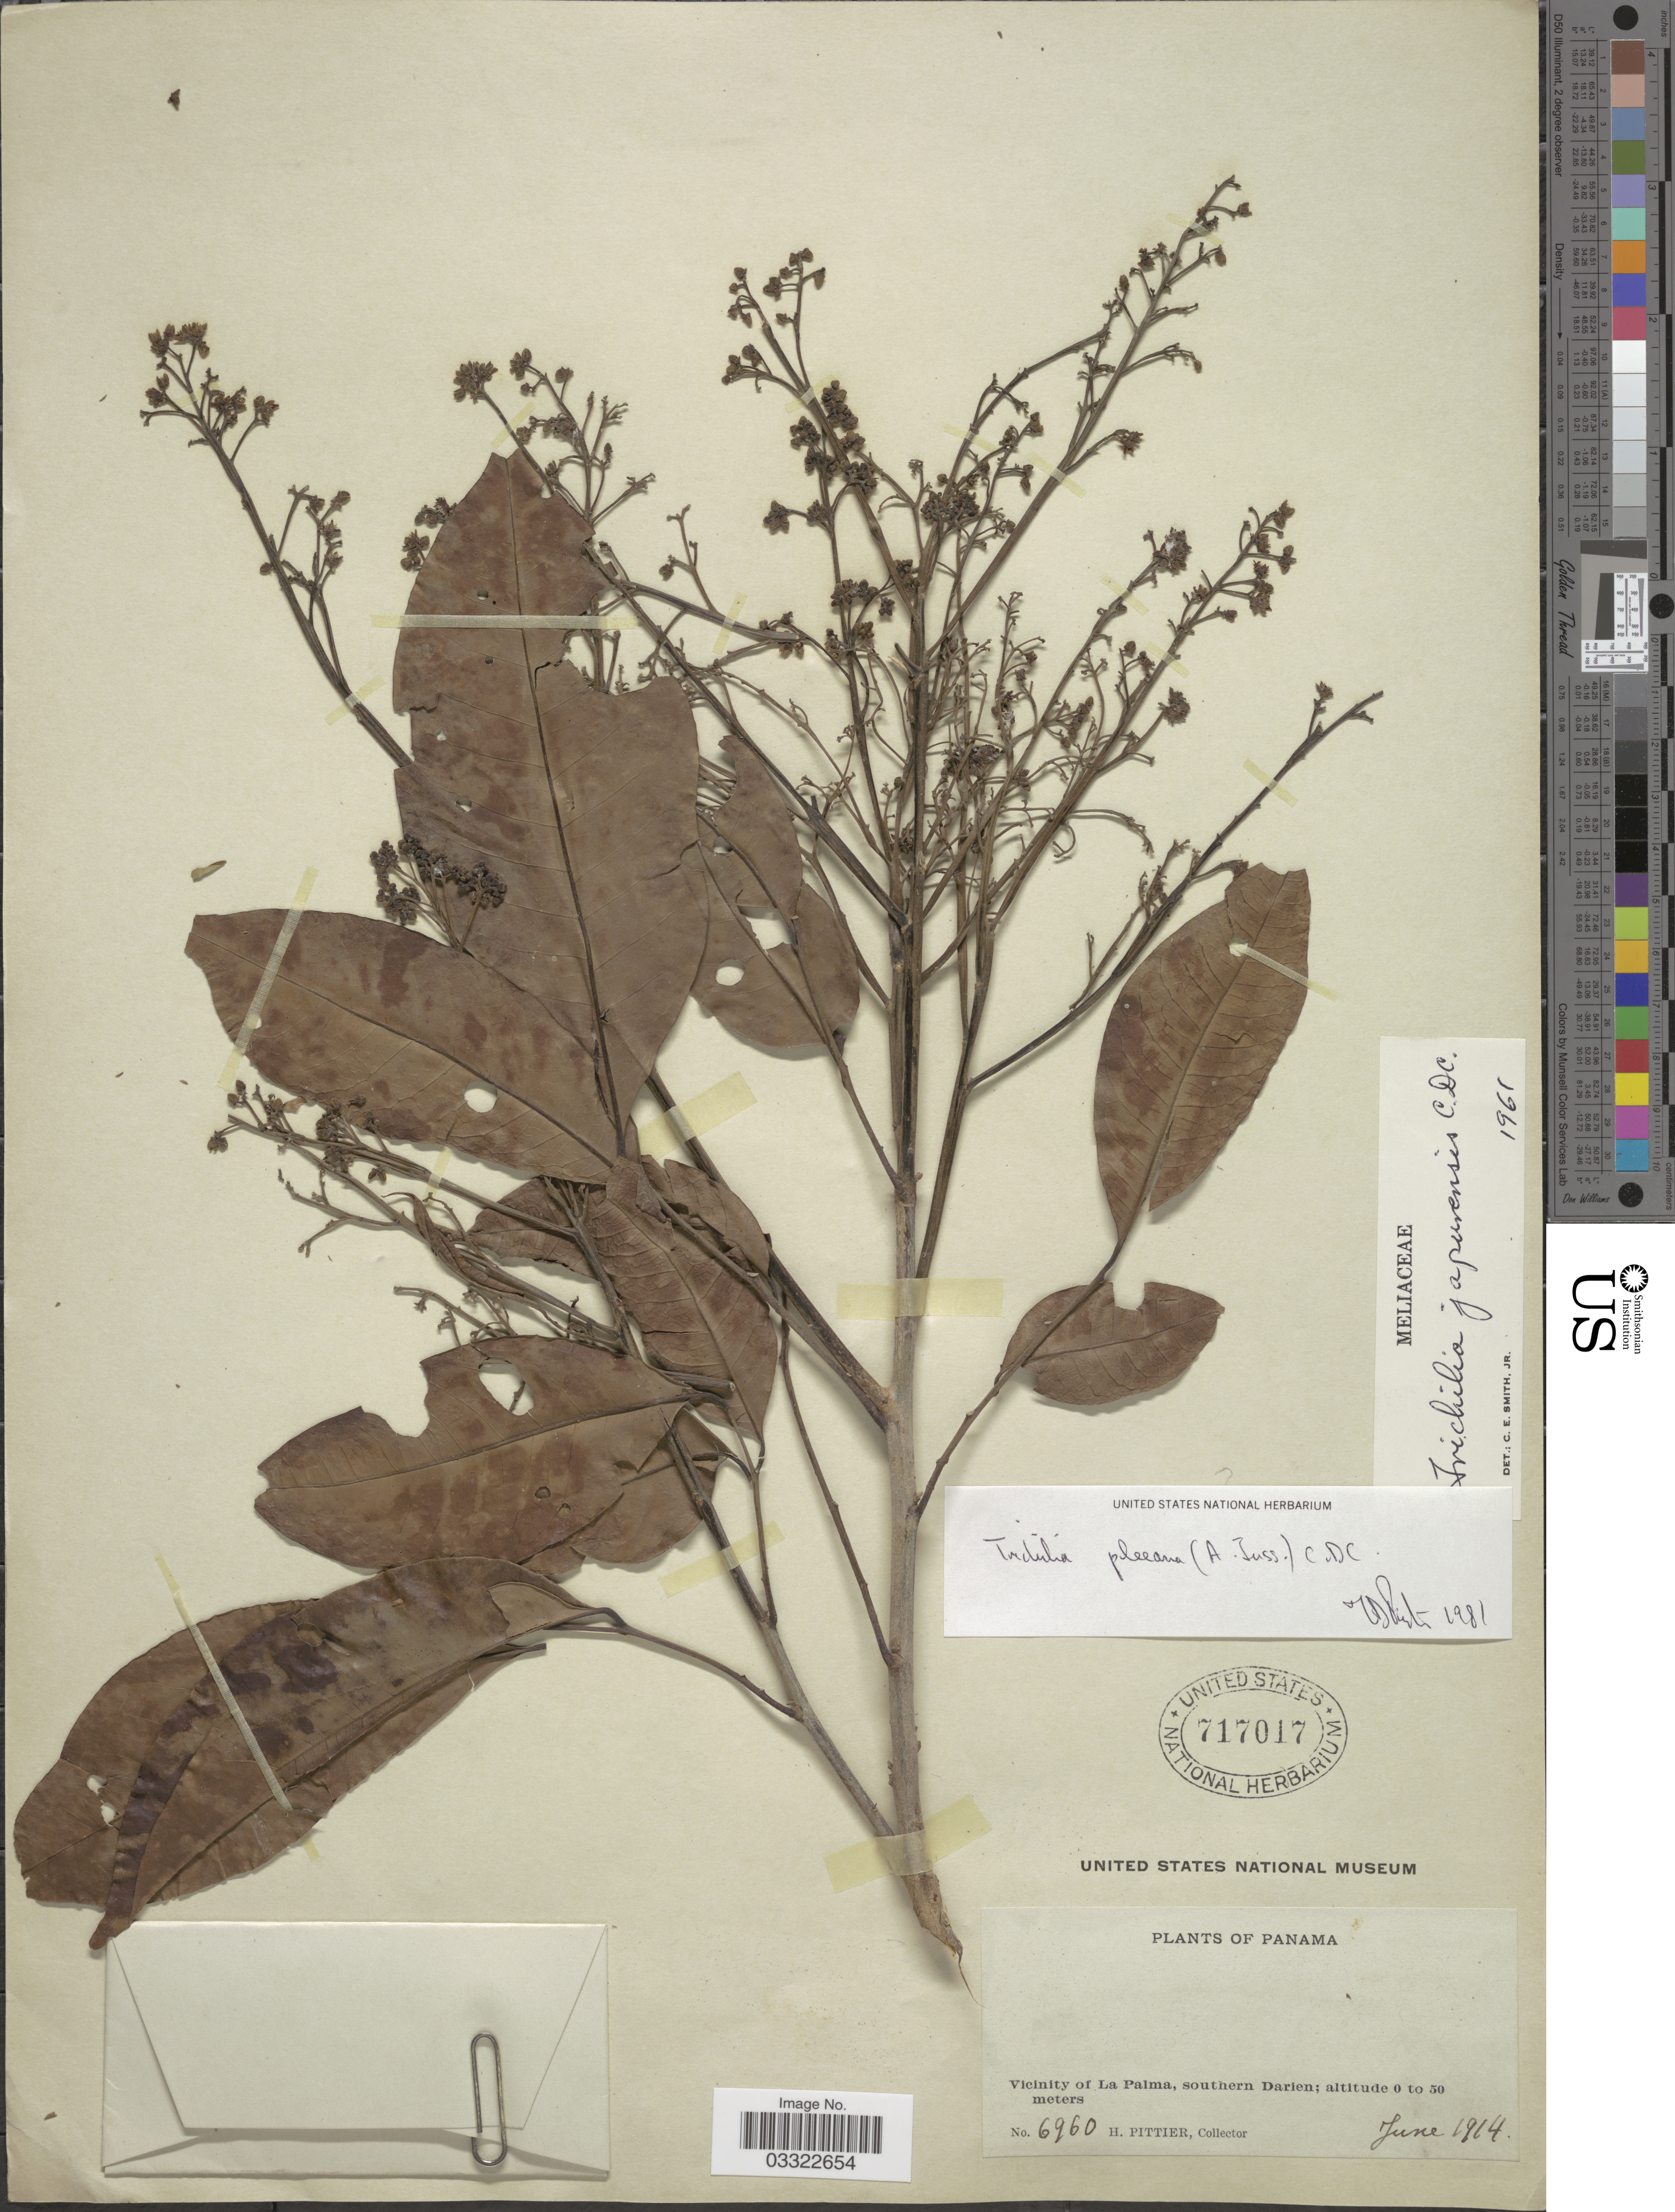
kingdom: Plantae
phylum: Tracheophyta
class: Magnoliopsida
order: Sapindales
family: Meliaceae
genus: Trichilia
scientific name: Trichilia pleeana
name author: (A. Juss.) C. DC.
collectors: H. F. Pittier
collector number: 6960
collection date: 1914-06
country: Panama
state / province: Darién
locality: Vicinity of La Palma, southern Darien.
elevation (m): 0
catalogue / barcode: US 717017